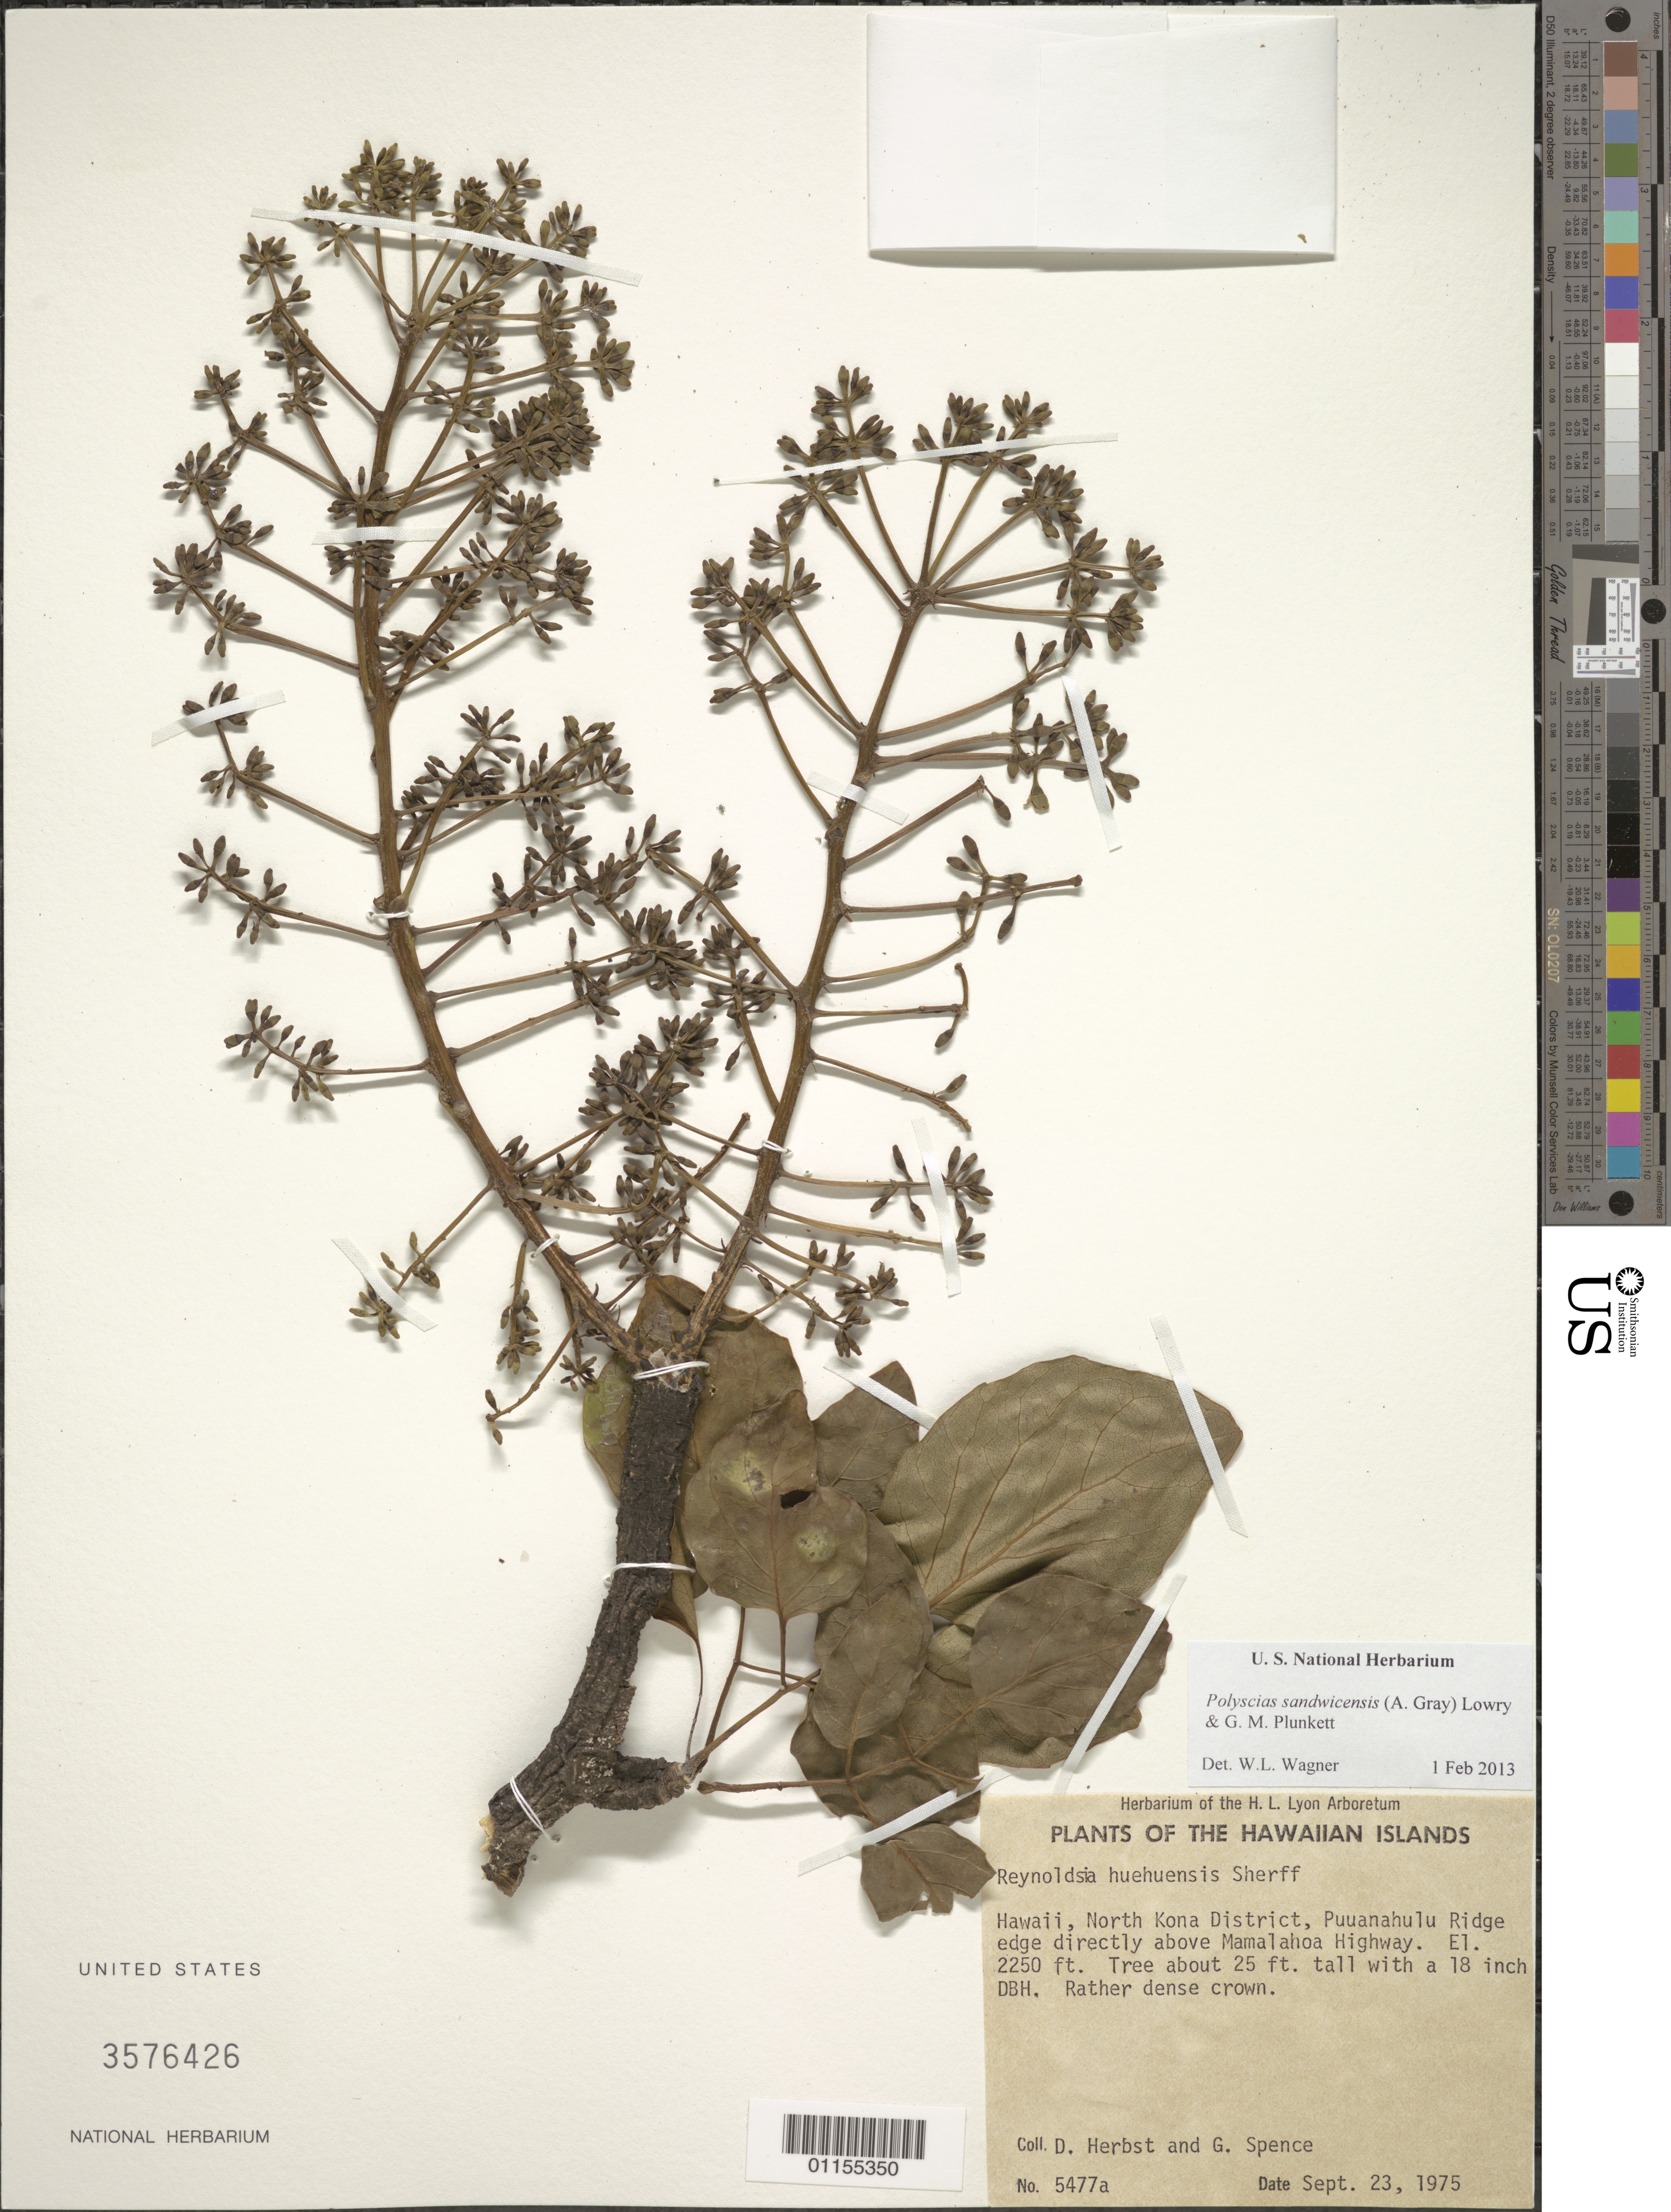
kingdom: Plantae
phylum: Tracheophyta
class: Magnoliopsida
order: Apiales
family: Araliaceae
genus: Polyscias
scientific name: Polyscias sandwicensis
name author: (A. Gray) Lowry & G. M. Plunkett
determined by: Wagner, W. L., (BOT), Smithsonian Institution - National Museum of Natural History (UNITED STATES)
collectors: D. R. Herbst & G. Spence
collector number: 5477a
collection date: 1975-09-23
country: United States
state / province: Hawaii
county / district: Hawaii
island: Hawaii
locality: North Kona District, land of Pu'uanahulu Ridge edge directly above Mamalohoa Highway.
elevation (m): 686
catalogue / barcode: US 3576426